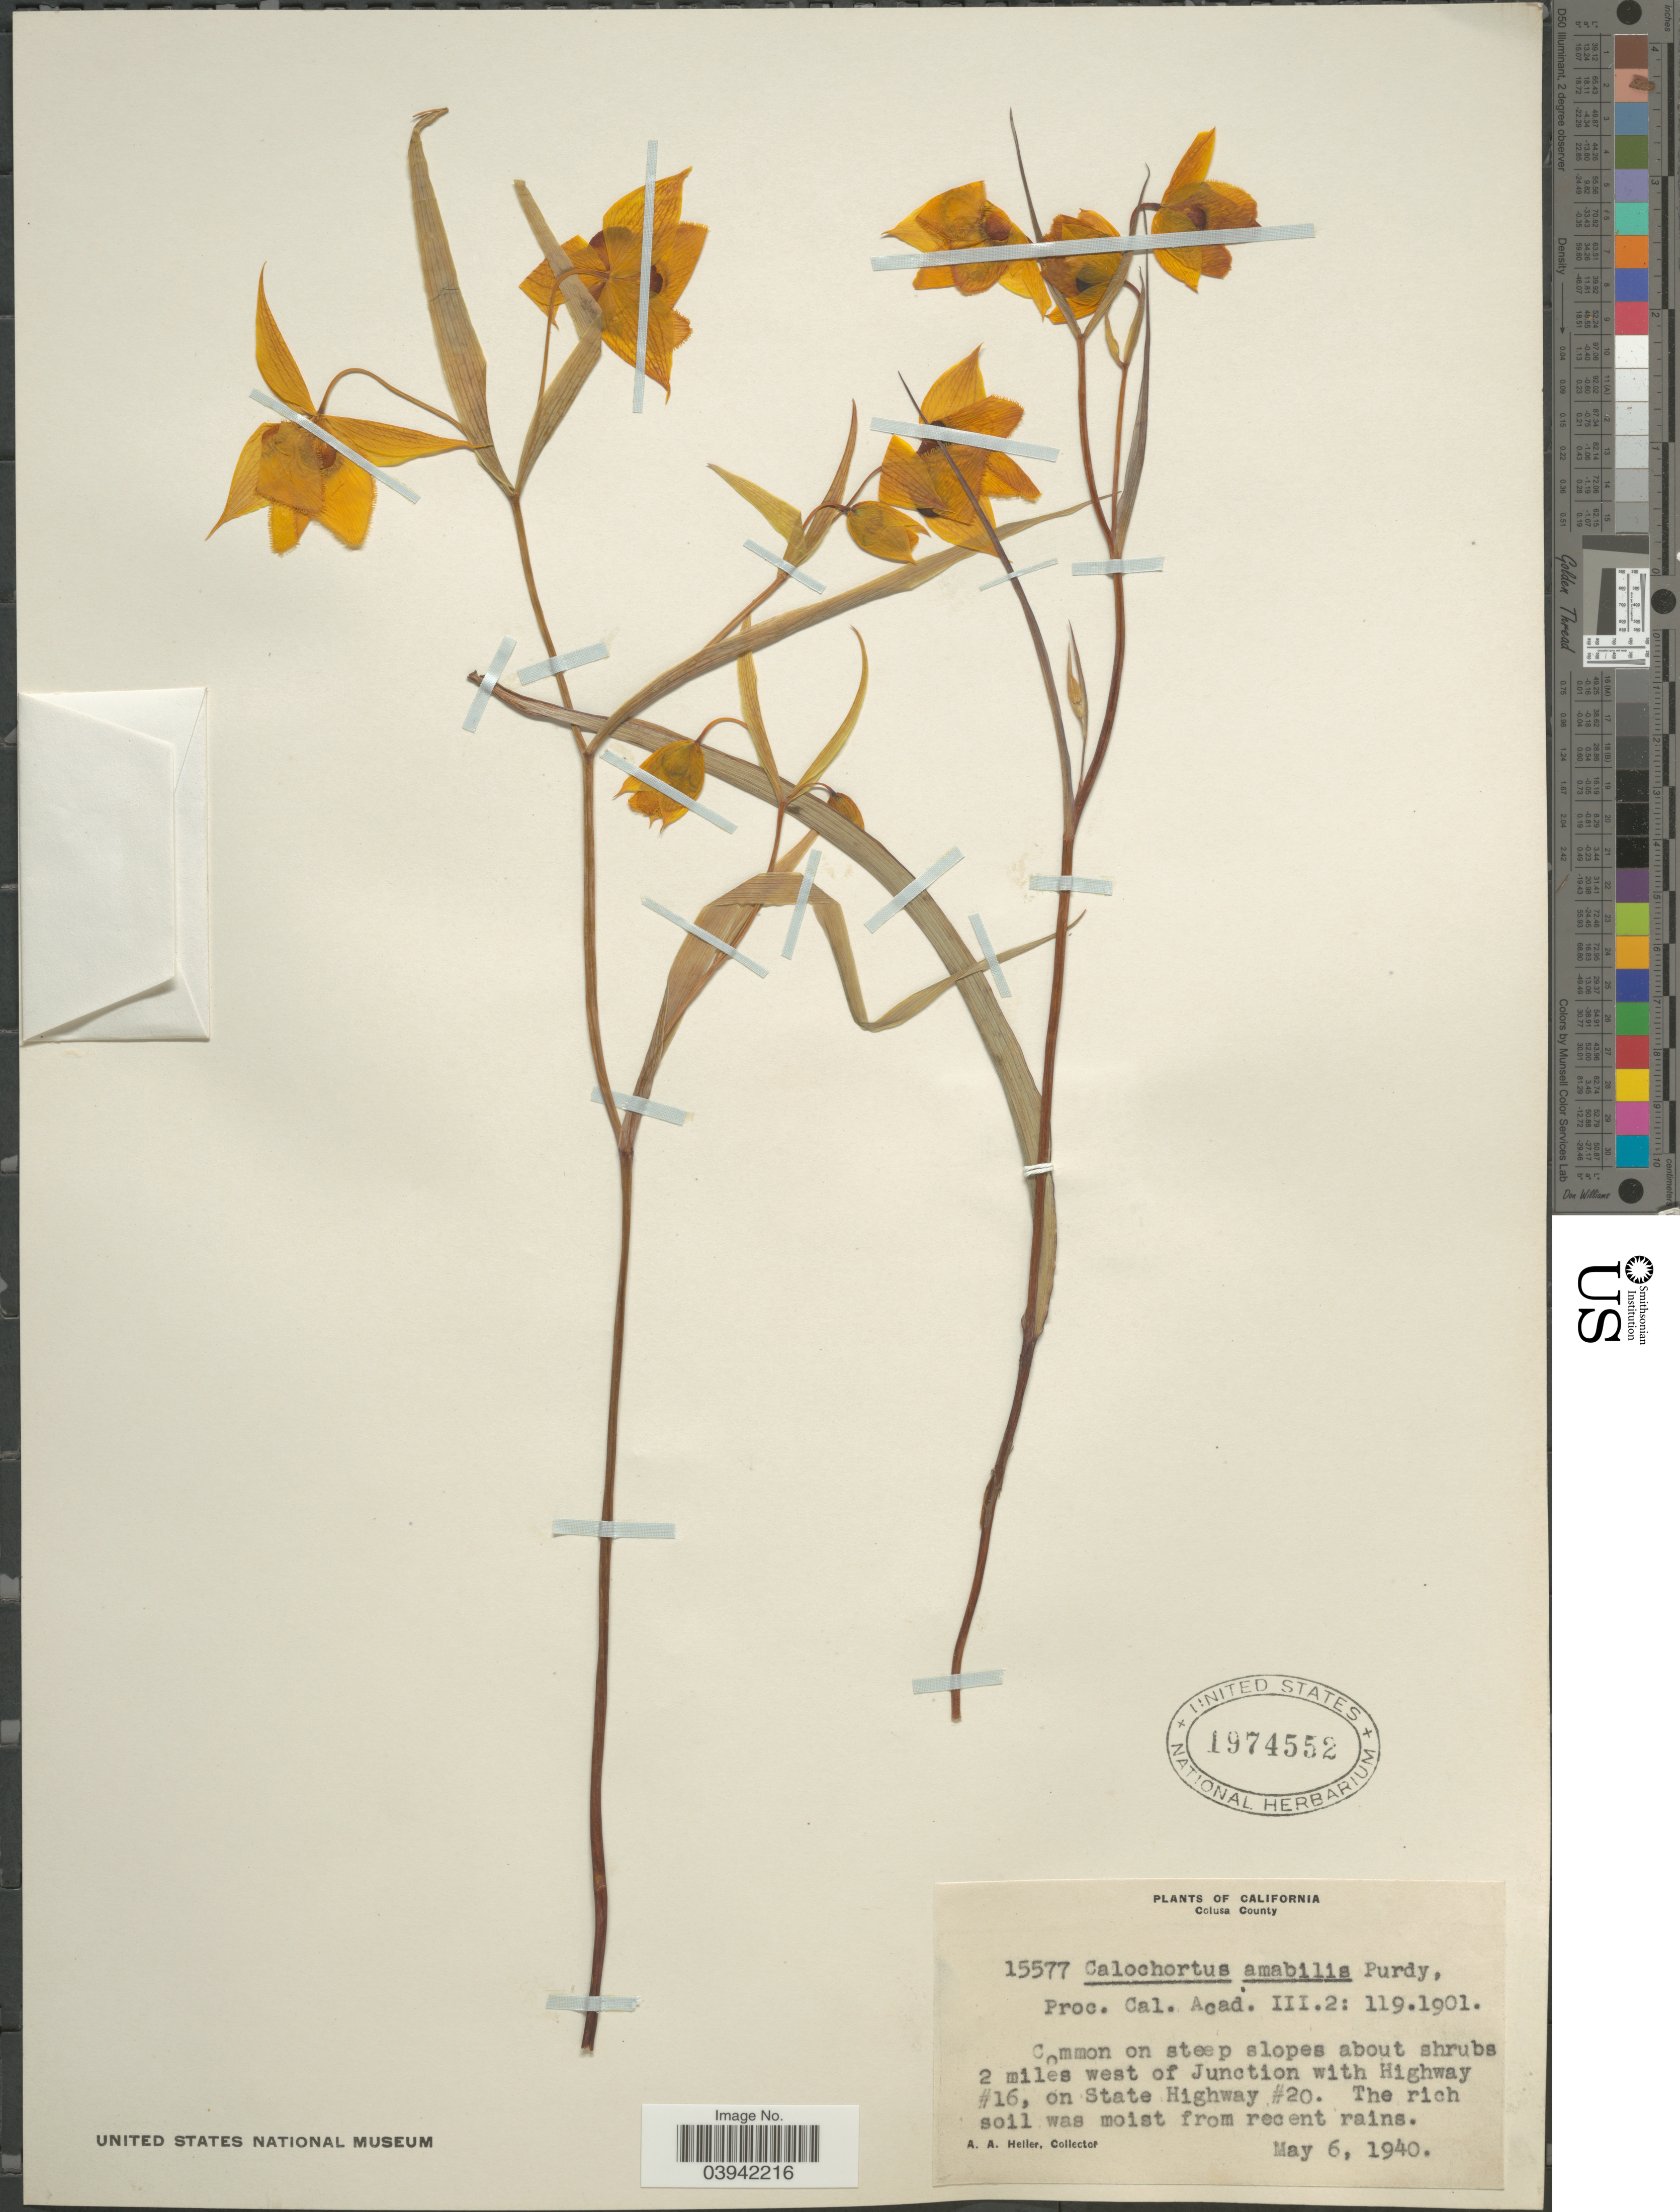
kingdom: Plantae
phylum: Tracheophyta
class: Liliopsida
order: Liliales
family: Liliaceae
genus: Calochortus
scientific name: Calochortus amabilis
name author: Purdy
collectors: A. A. Heller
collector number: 15577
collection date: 1940-05-06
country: United States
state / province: California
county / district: Colusa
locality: Colusa County. On steep slopes about shrubs 2 miles west of Junction with Highway #16, on State Highway #20.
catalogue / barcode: US 1974552